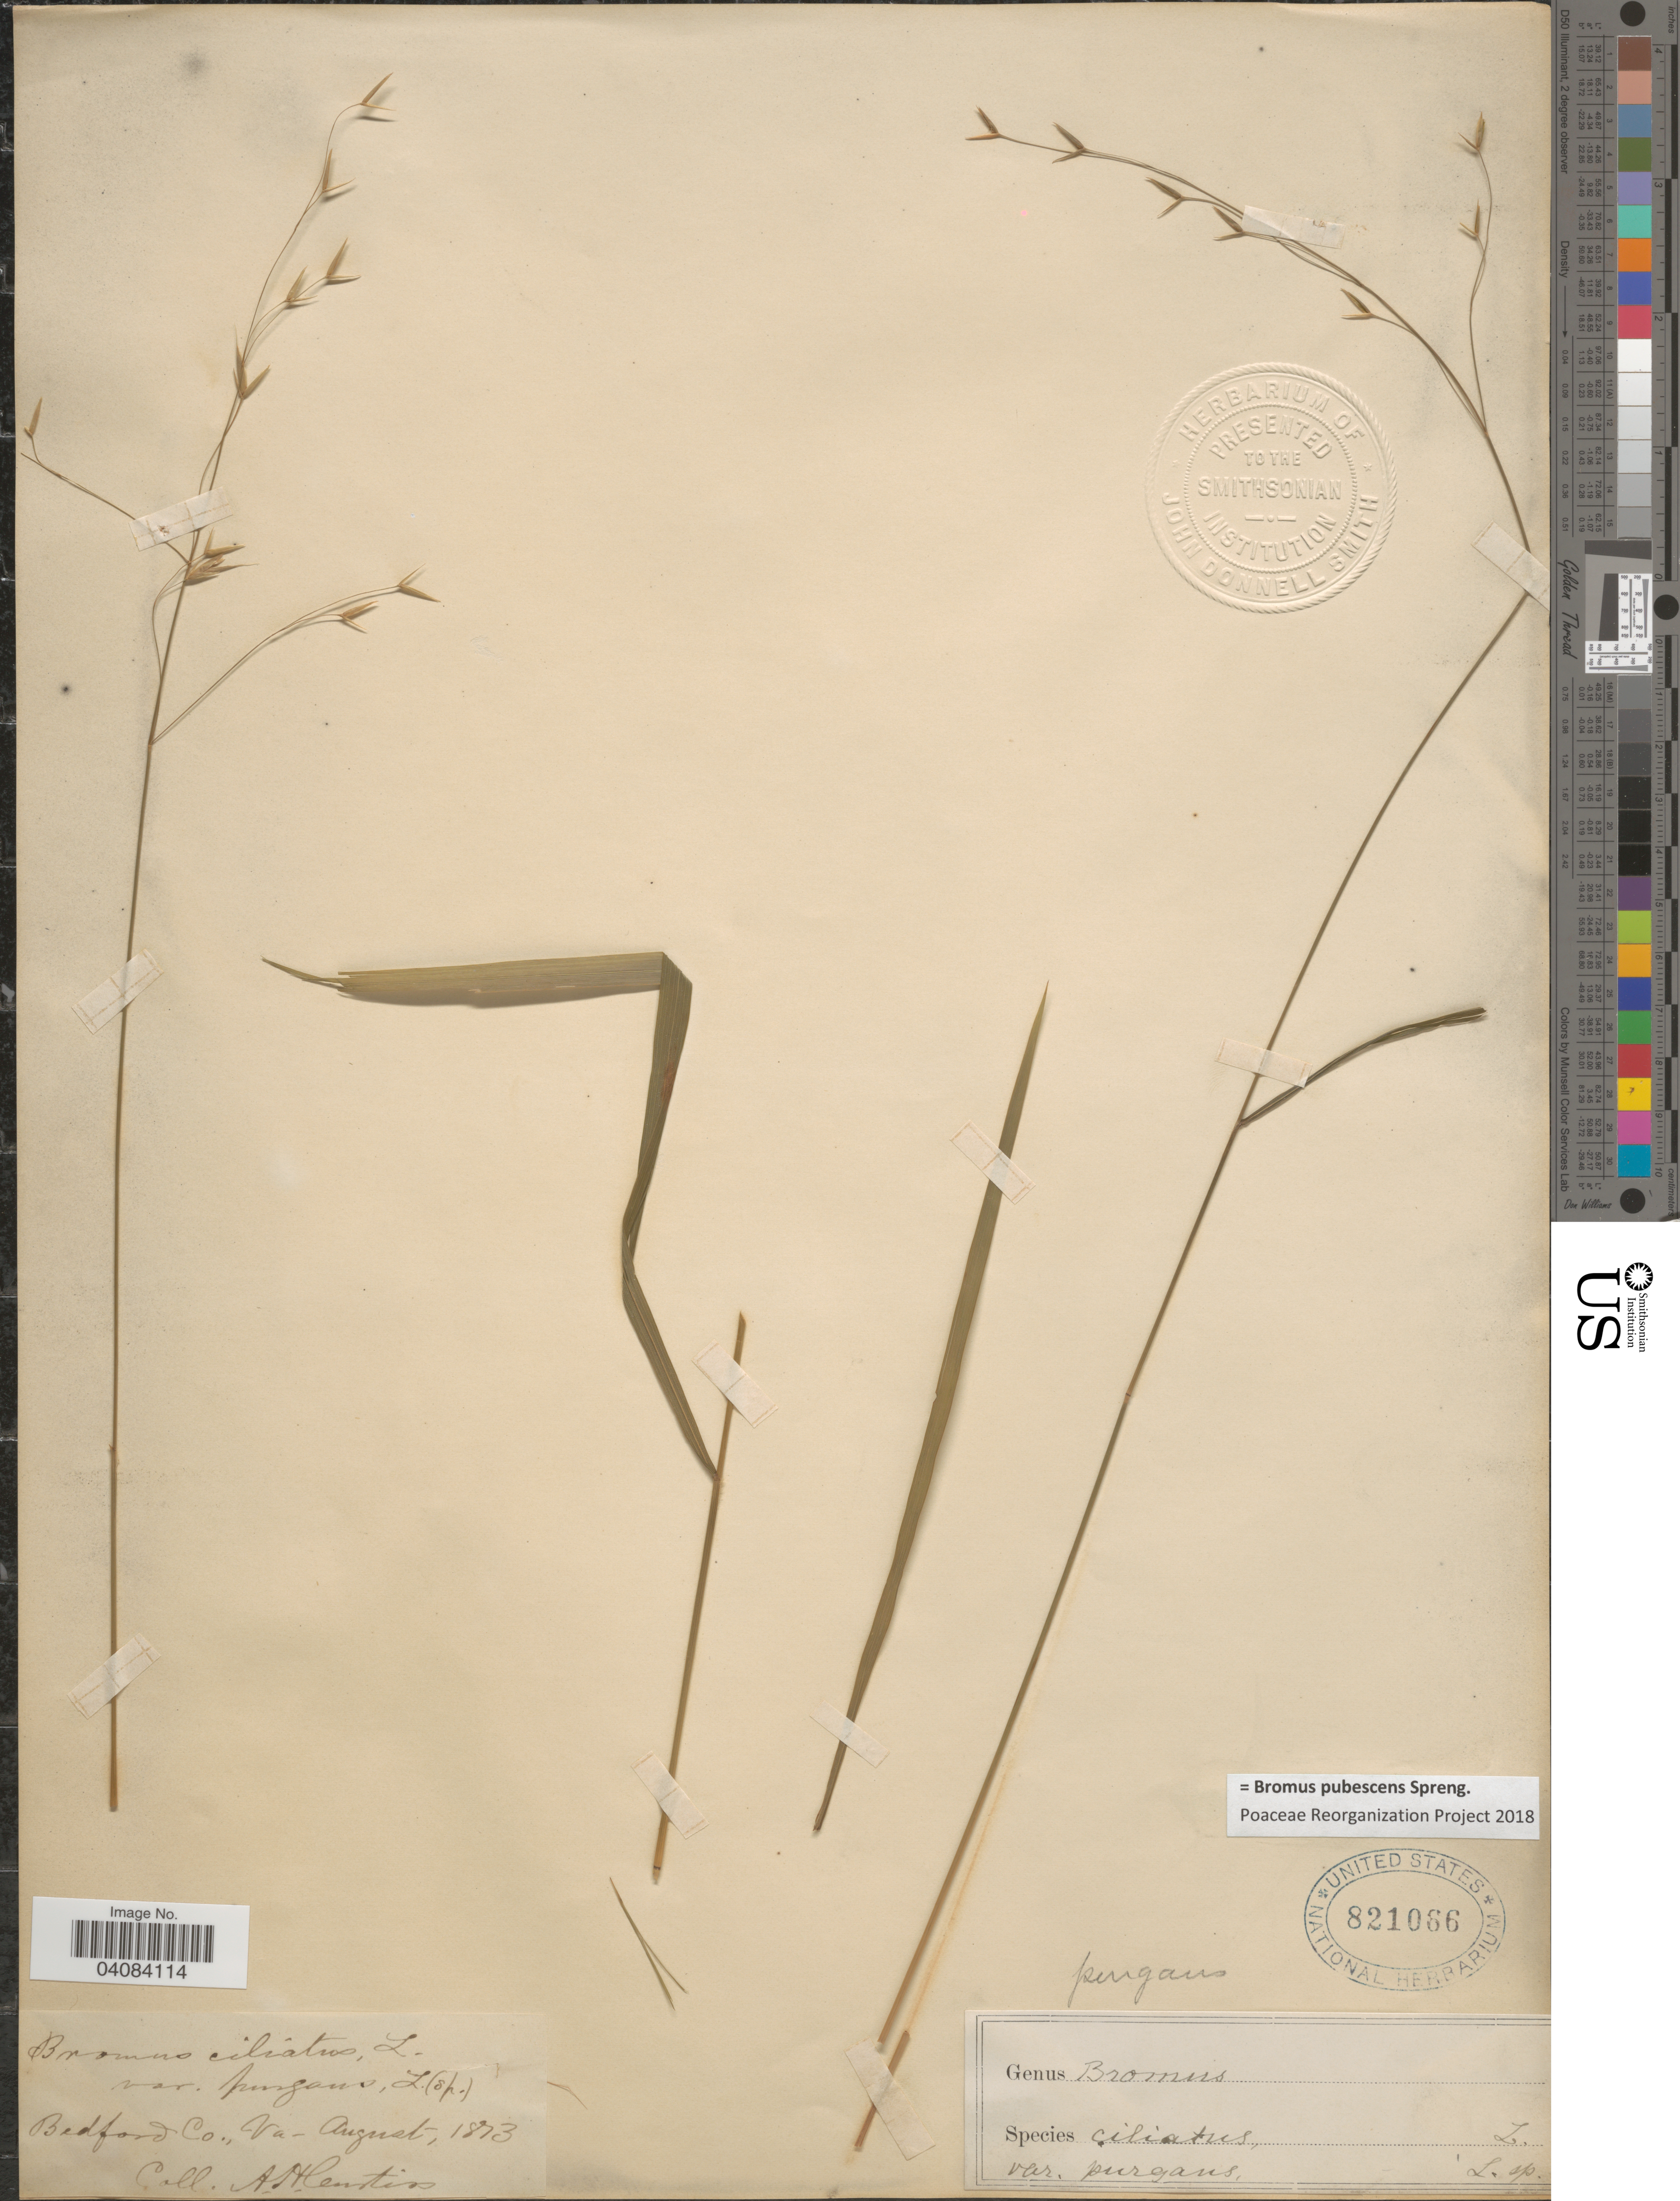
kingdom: Plantae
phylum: Tracheophyta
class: Liliopsida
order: Poales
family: Poaceae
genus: Bromus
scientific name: Bromus pubescens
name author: Muhl. ex Willd.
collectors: A. H. Curtiss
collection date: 1873-08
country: United States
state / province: Virginia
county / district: Bedford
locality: Bedford Co.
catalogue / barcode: US 821066